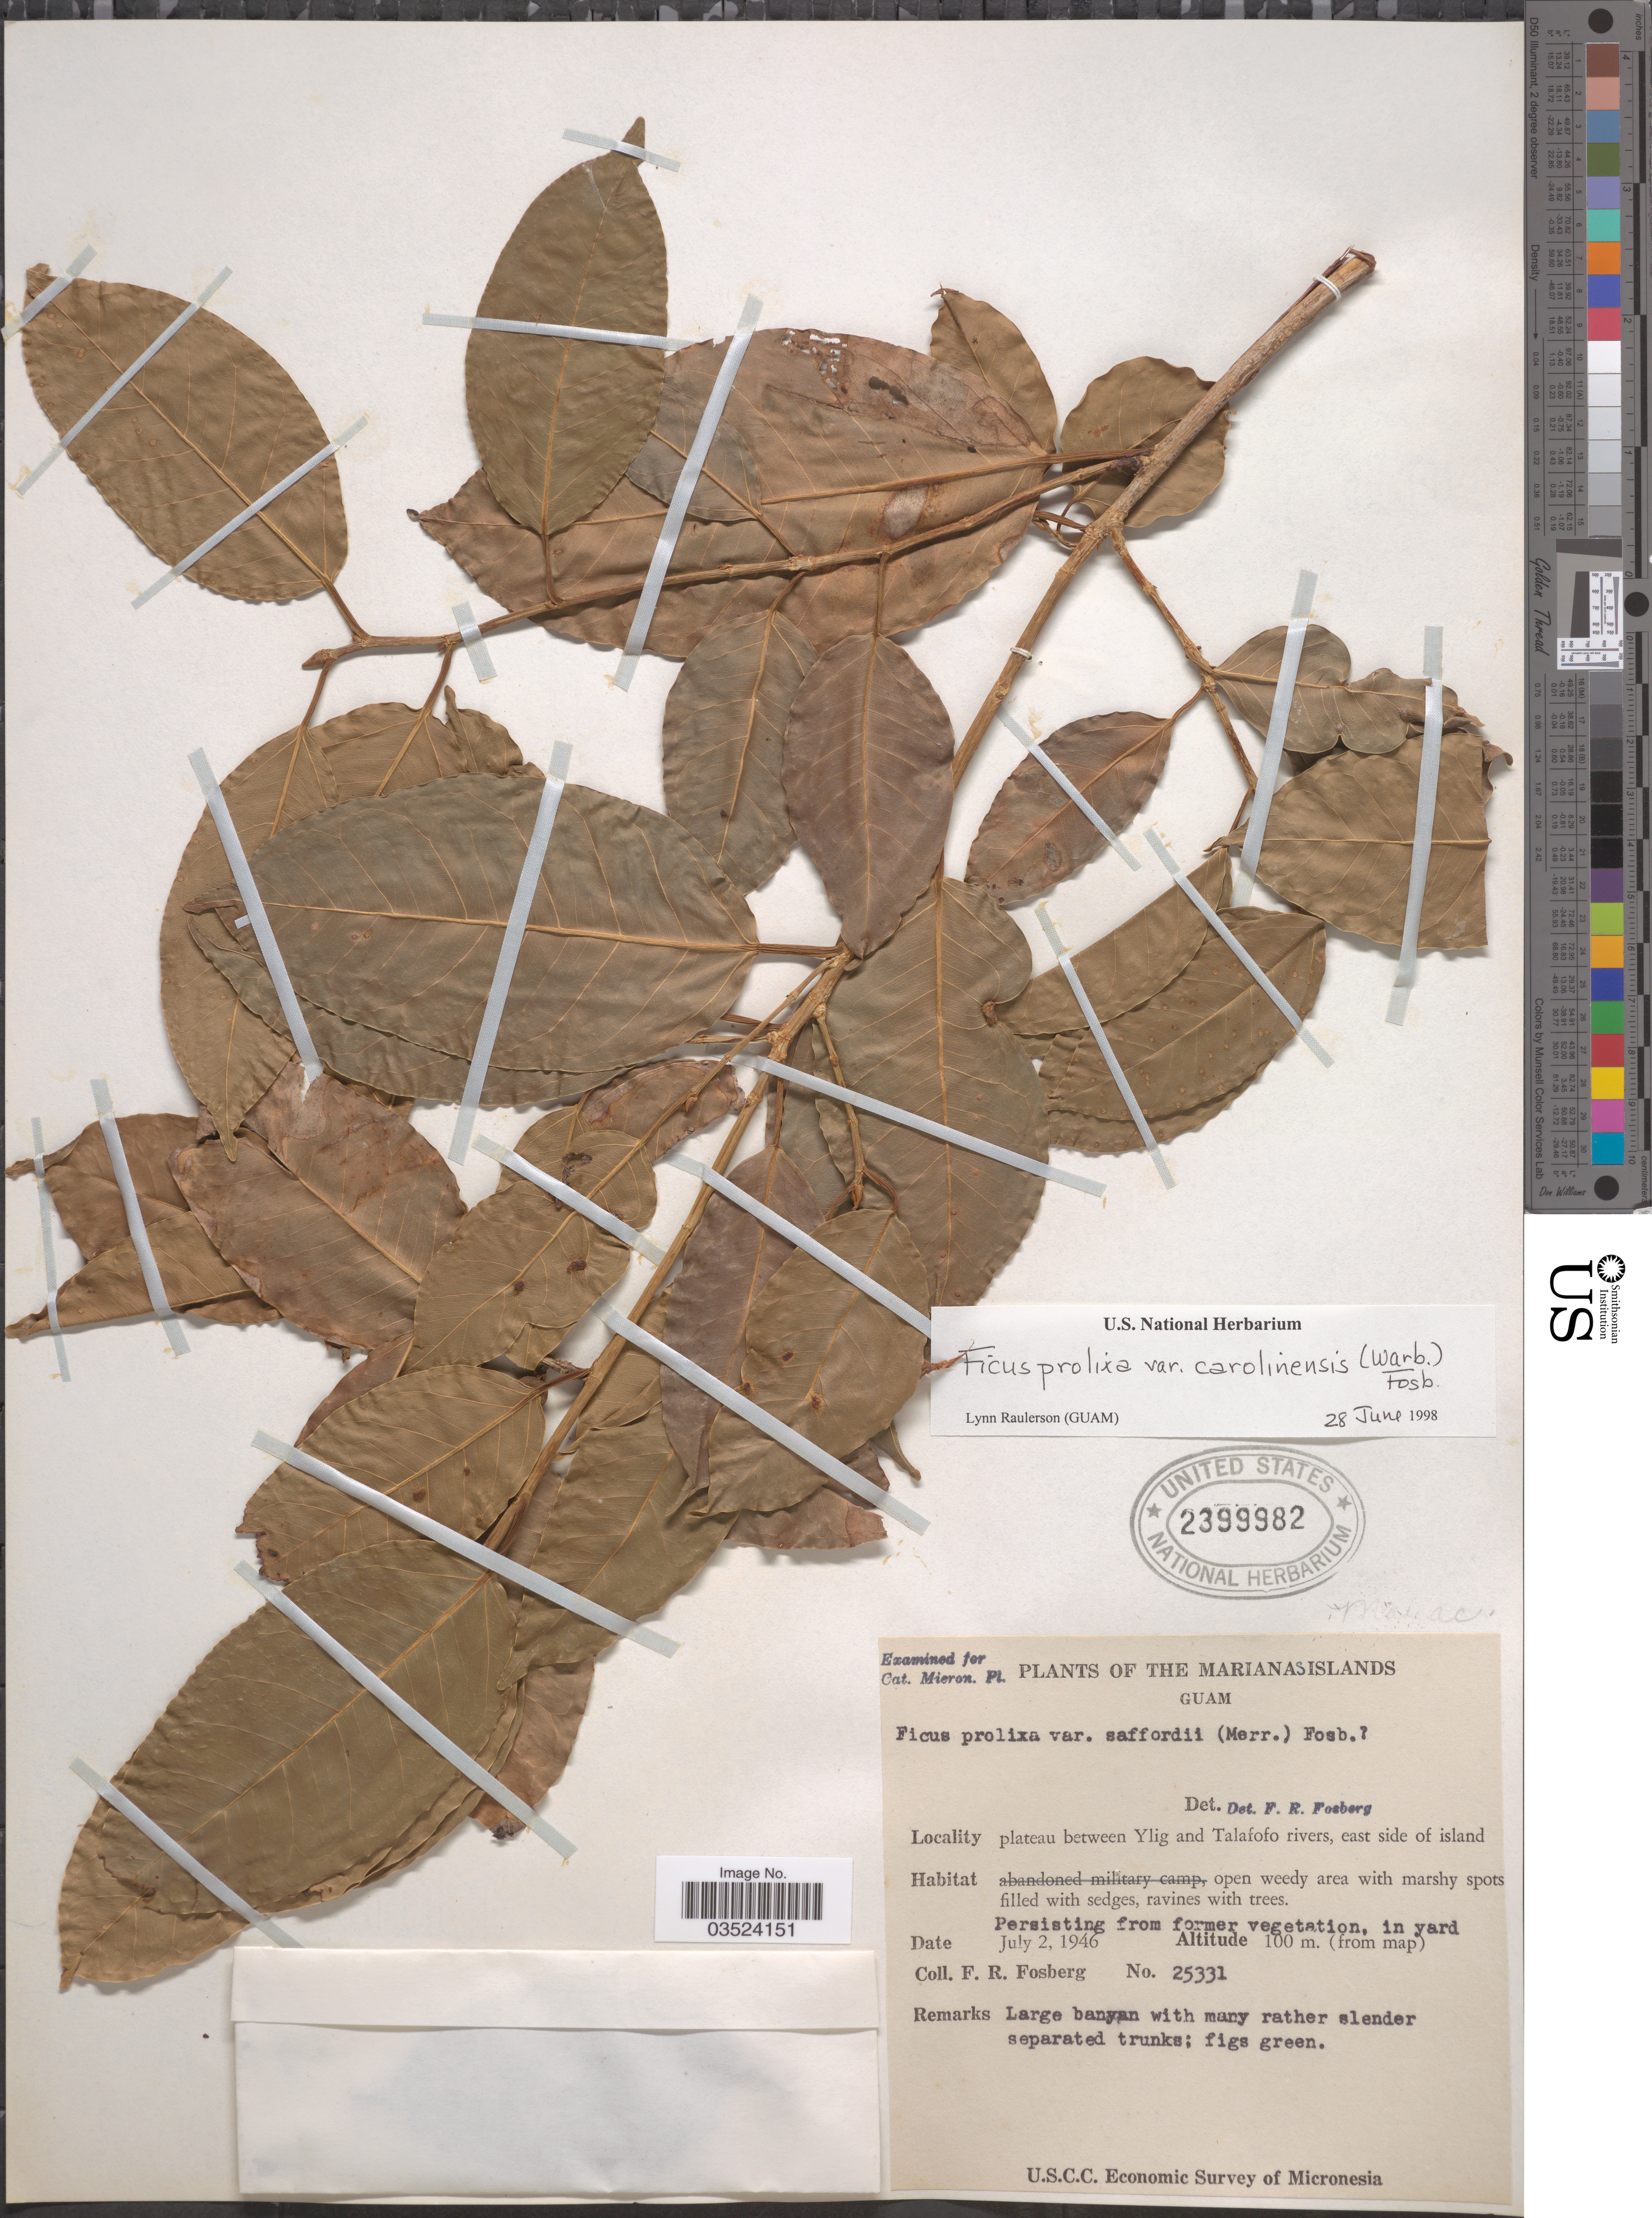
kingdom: Plantae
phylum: Tracheophyta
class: Magnoliopsida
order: Rosales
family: Moraceae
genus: Ficus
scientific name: Ficus prolixa var. carolinensis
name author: (Warb.) Fosberg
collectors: F. R. Fosberg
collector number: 25331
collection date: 1946-07-02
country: Guam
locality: The Marianas Islands. Plateau between Ylig and Talafofo rivers, east side of island.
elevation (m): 100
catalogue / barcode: US 2399982